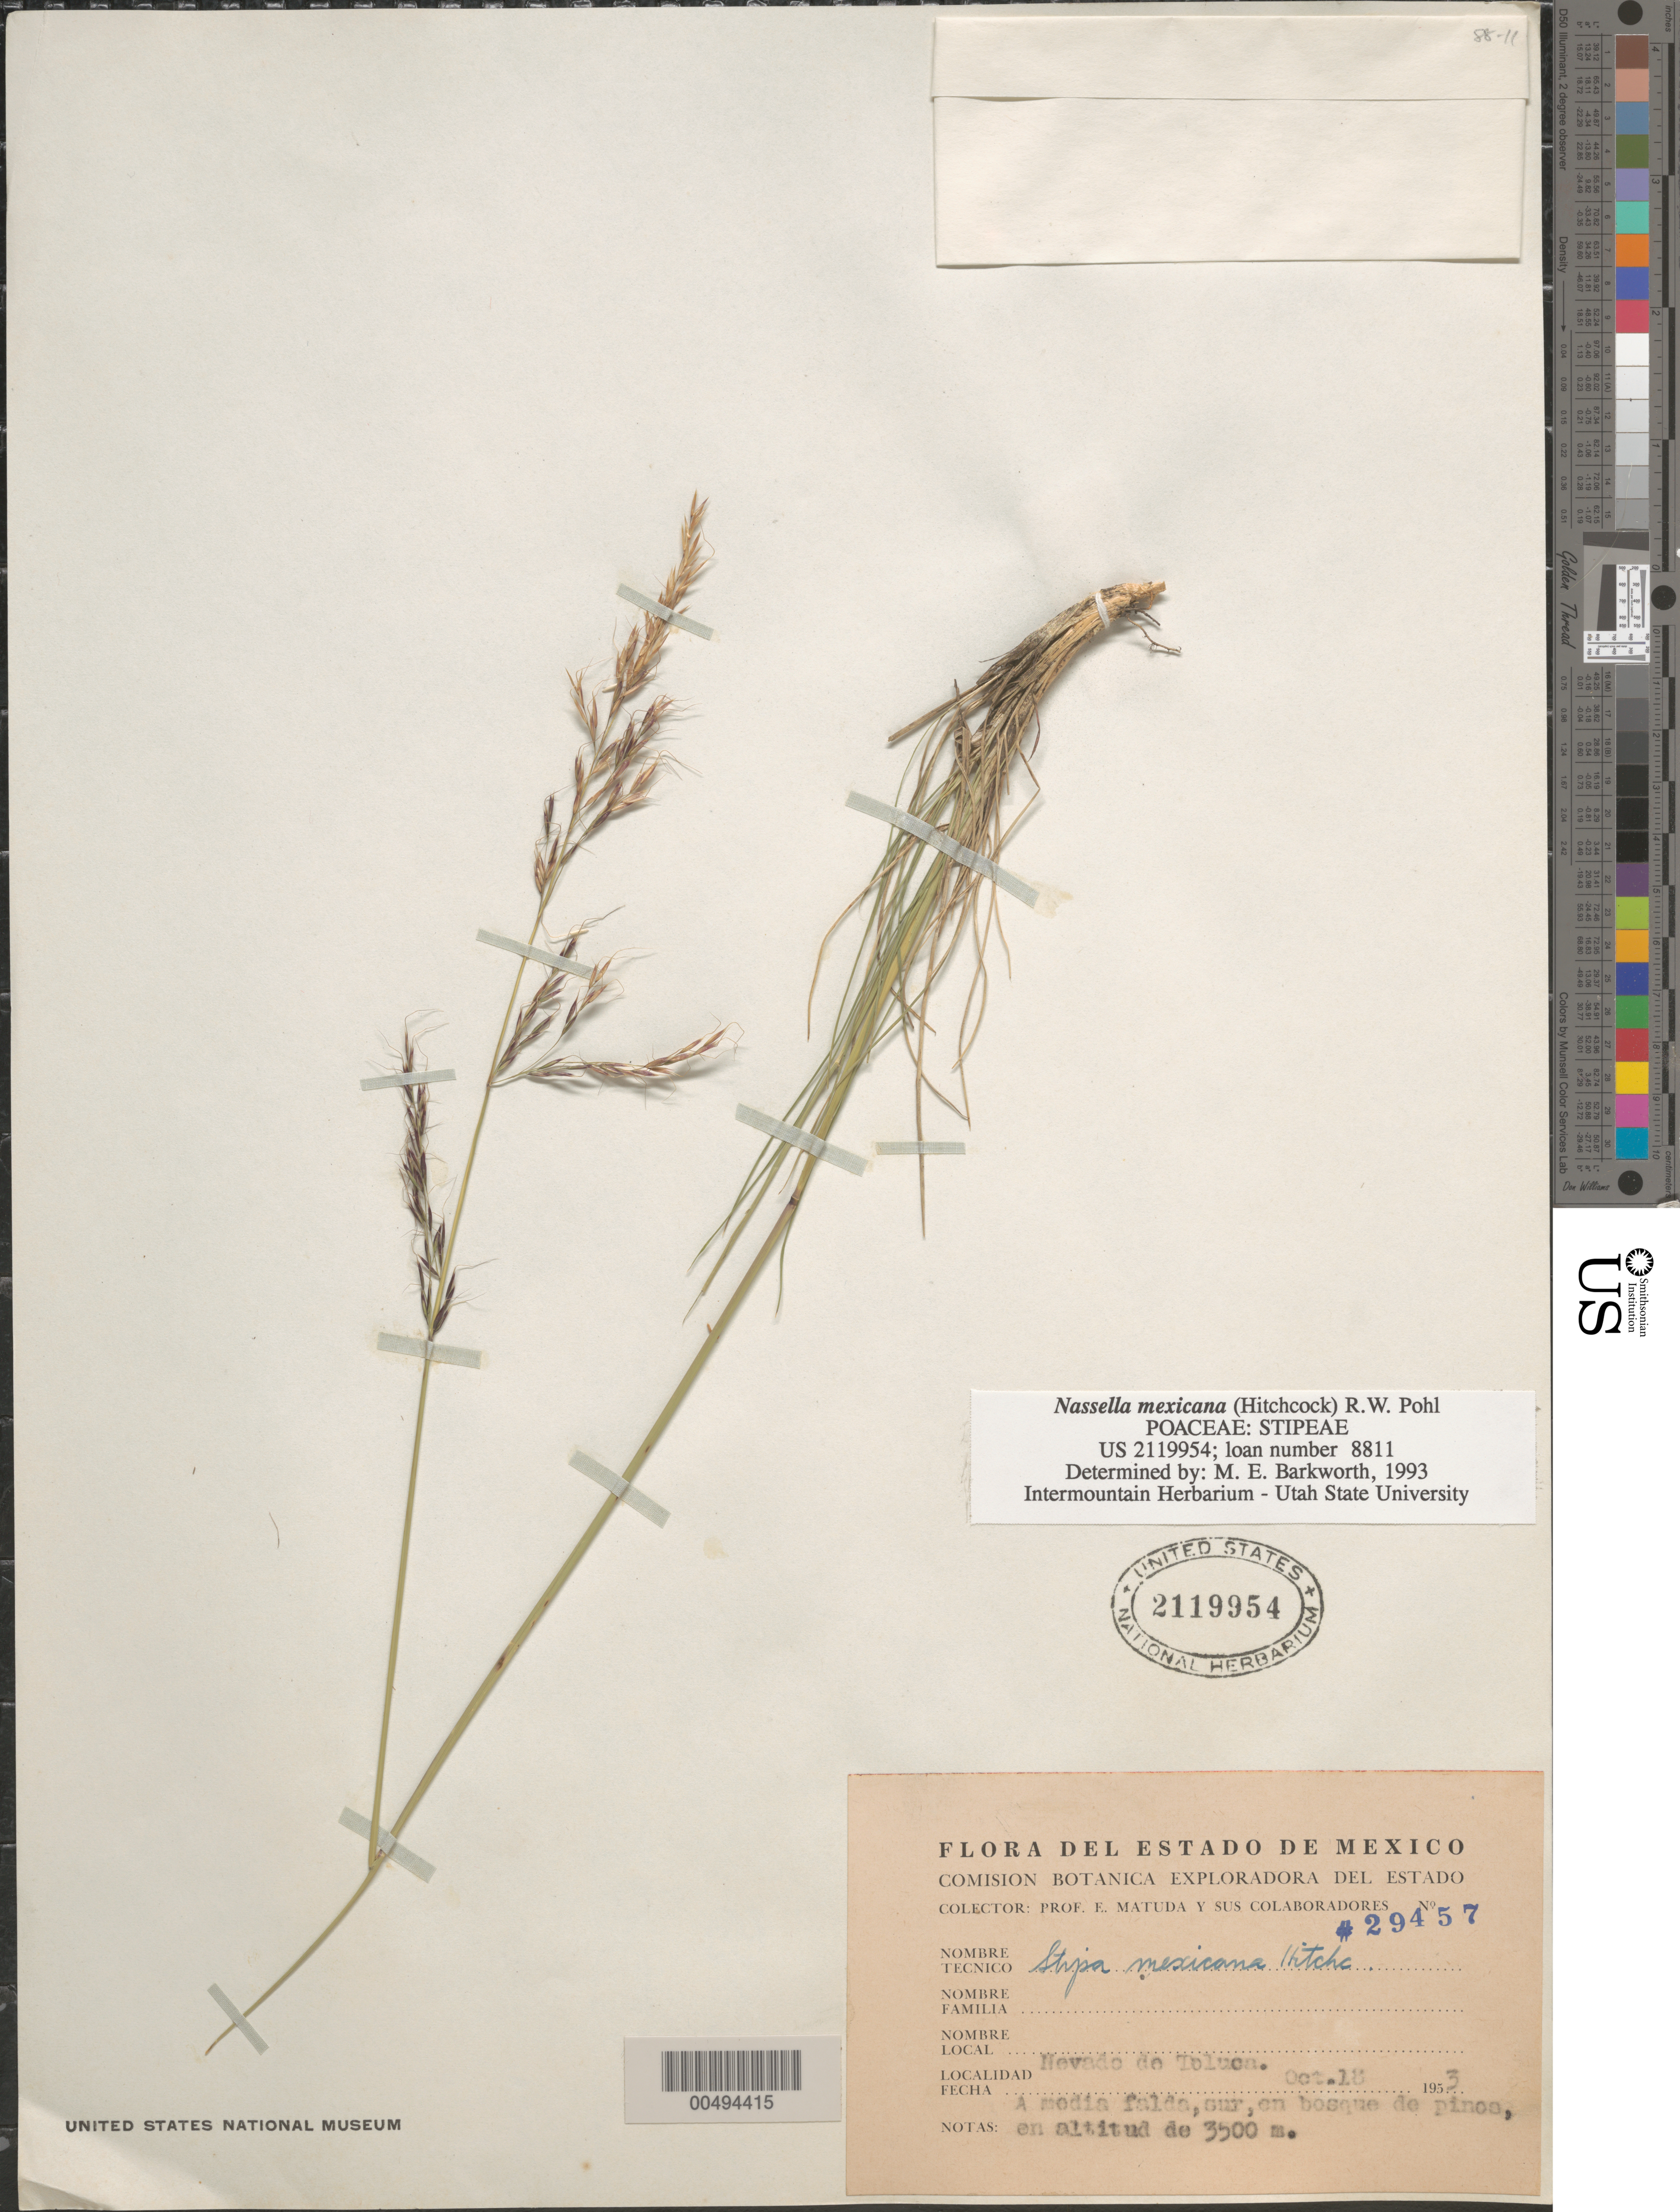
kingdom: Plantae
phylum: Tracheophyta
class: Liliopsida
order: Poales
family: Poaceae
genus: Nassella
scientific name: Nassella mexicana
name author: (Hitchc.) R.W. Pohl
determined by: Barkworth, M. E.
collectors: E. Matuda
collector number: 29457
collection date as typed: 13 Oct 1953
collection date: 1953-10-13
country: Mexico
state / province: México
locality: Nevado de Toluca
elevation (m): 3500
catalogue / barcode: US 2119954